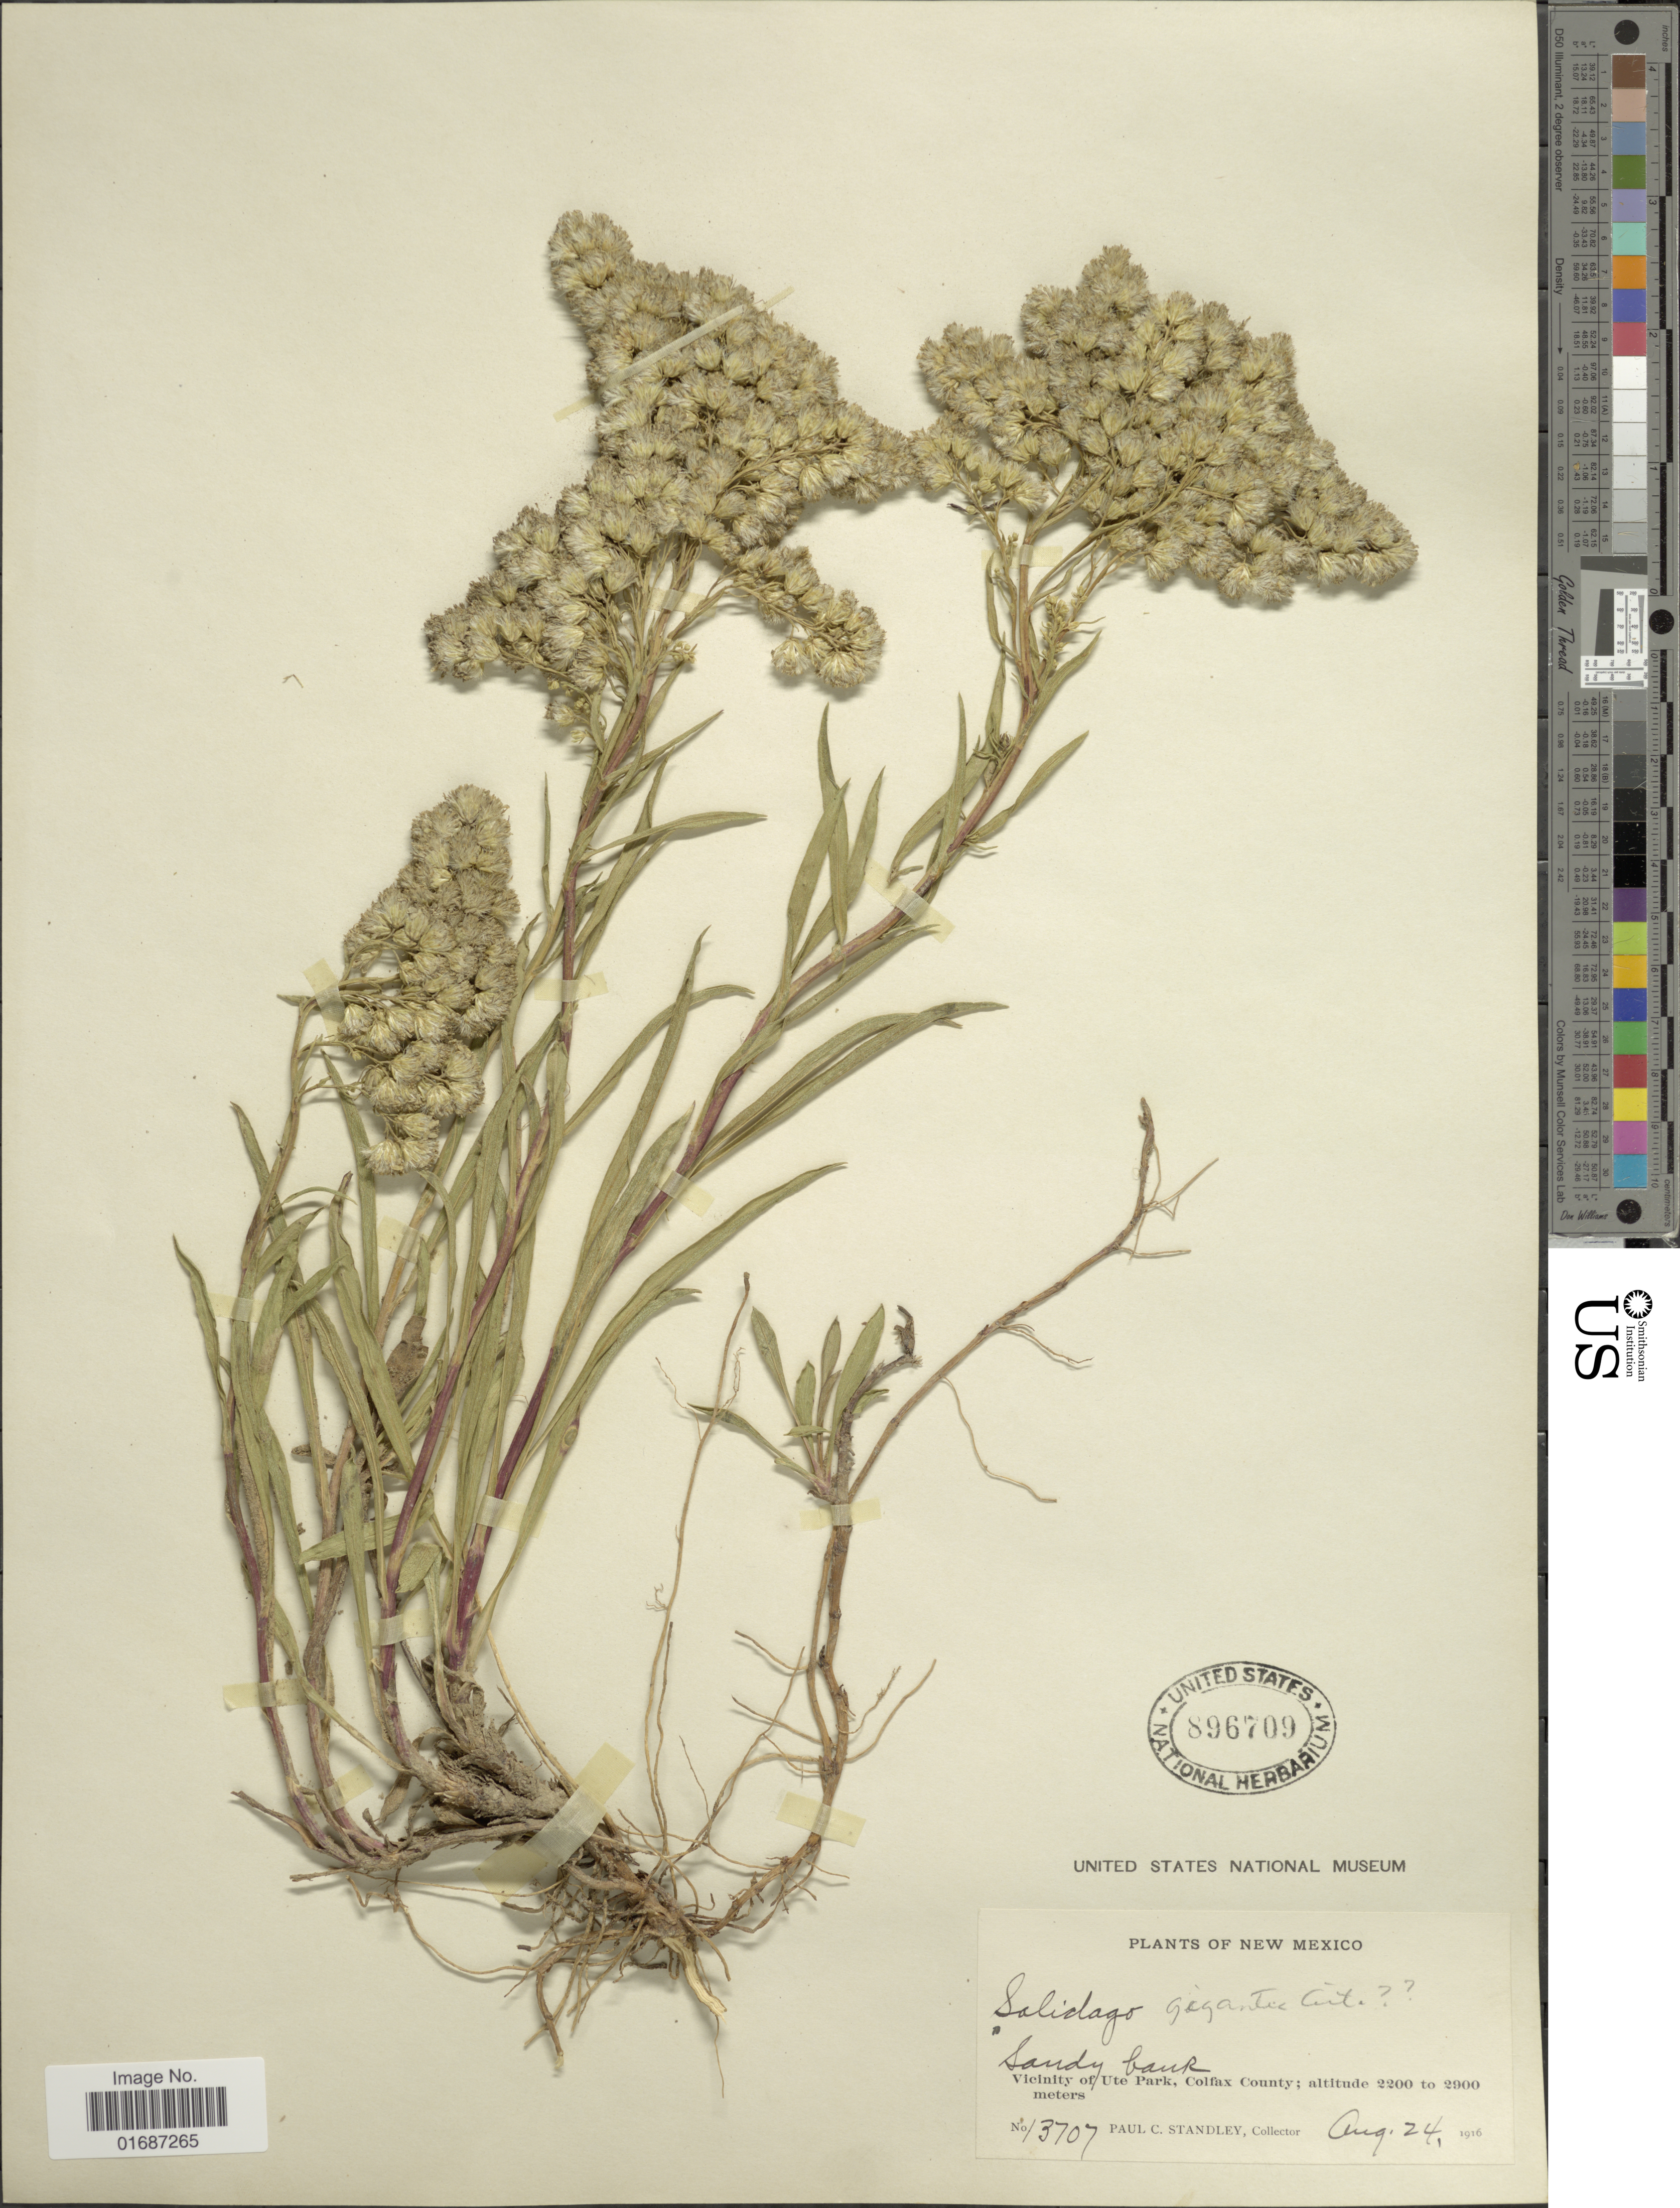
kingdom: Plantae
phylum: Tracheophyta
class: Magnoliopsida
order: Asterales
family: Asteraceae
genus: Solidago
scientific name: Solidago gigantea var. leiophylla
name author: Fernald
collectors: P. C. Standley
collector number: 13707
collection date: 1916-08-24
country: United States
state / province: New Mexico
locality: Vicinity of Ute Park, Colfax County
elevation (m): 2200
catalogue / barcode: US 896709